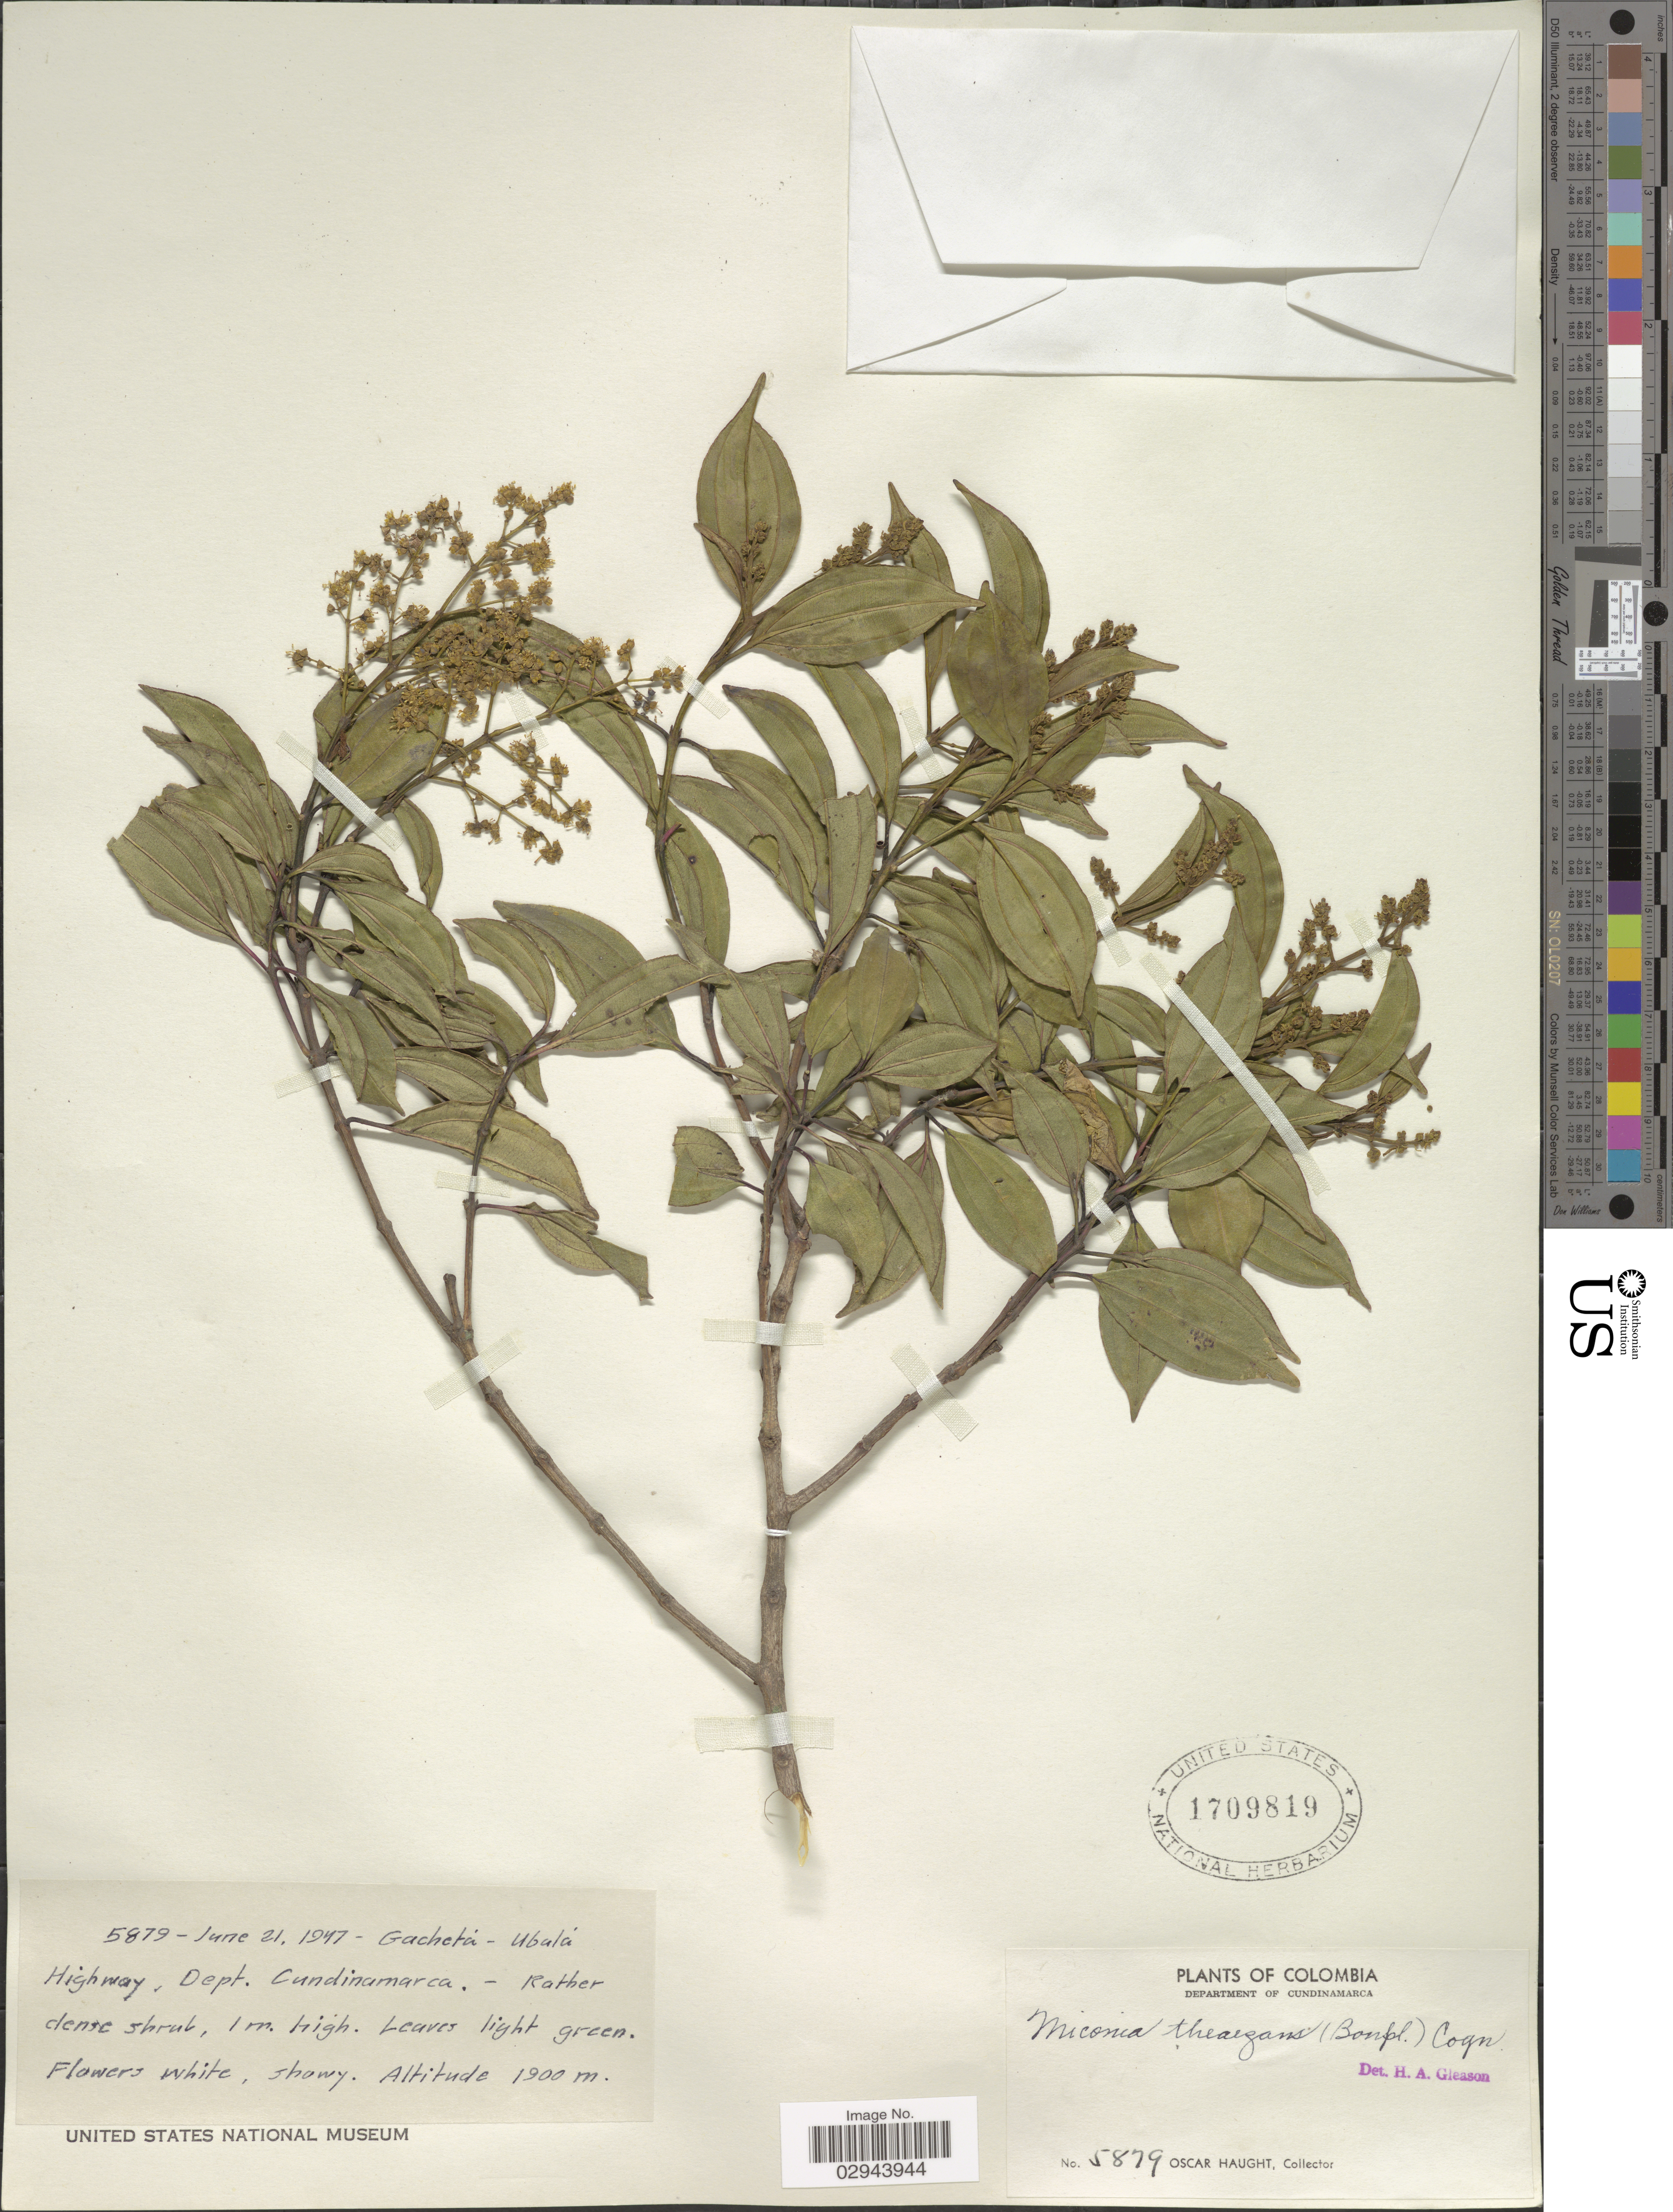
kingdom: Plantae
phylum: Tracheophyta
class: Magnoliopsida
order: Myrtales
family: Melastomataceae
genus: Miconia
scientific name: Miconia theizans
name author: (Bonpl.) Cogn.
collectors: O. Haught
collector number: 5879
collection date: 1947-06-21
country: Colombia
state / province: Cundinamarca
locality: Gachetá, Ubula Highway, Dept. Cundinamarca.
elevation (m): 1900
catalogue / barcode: US 1709819